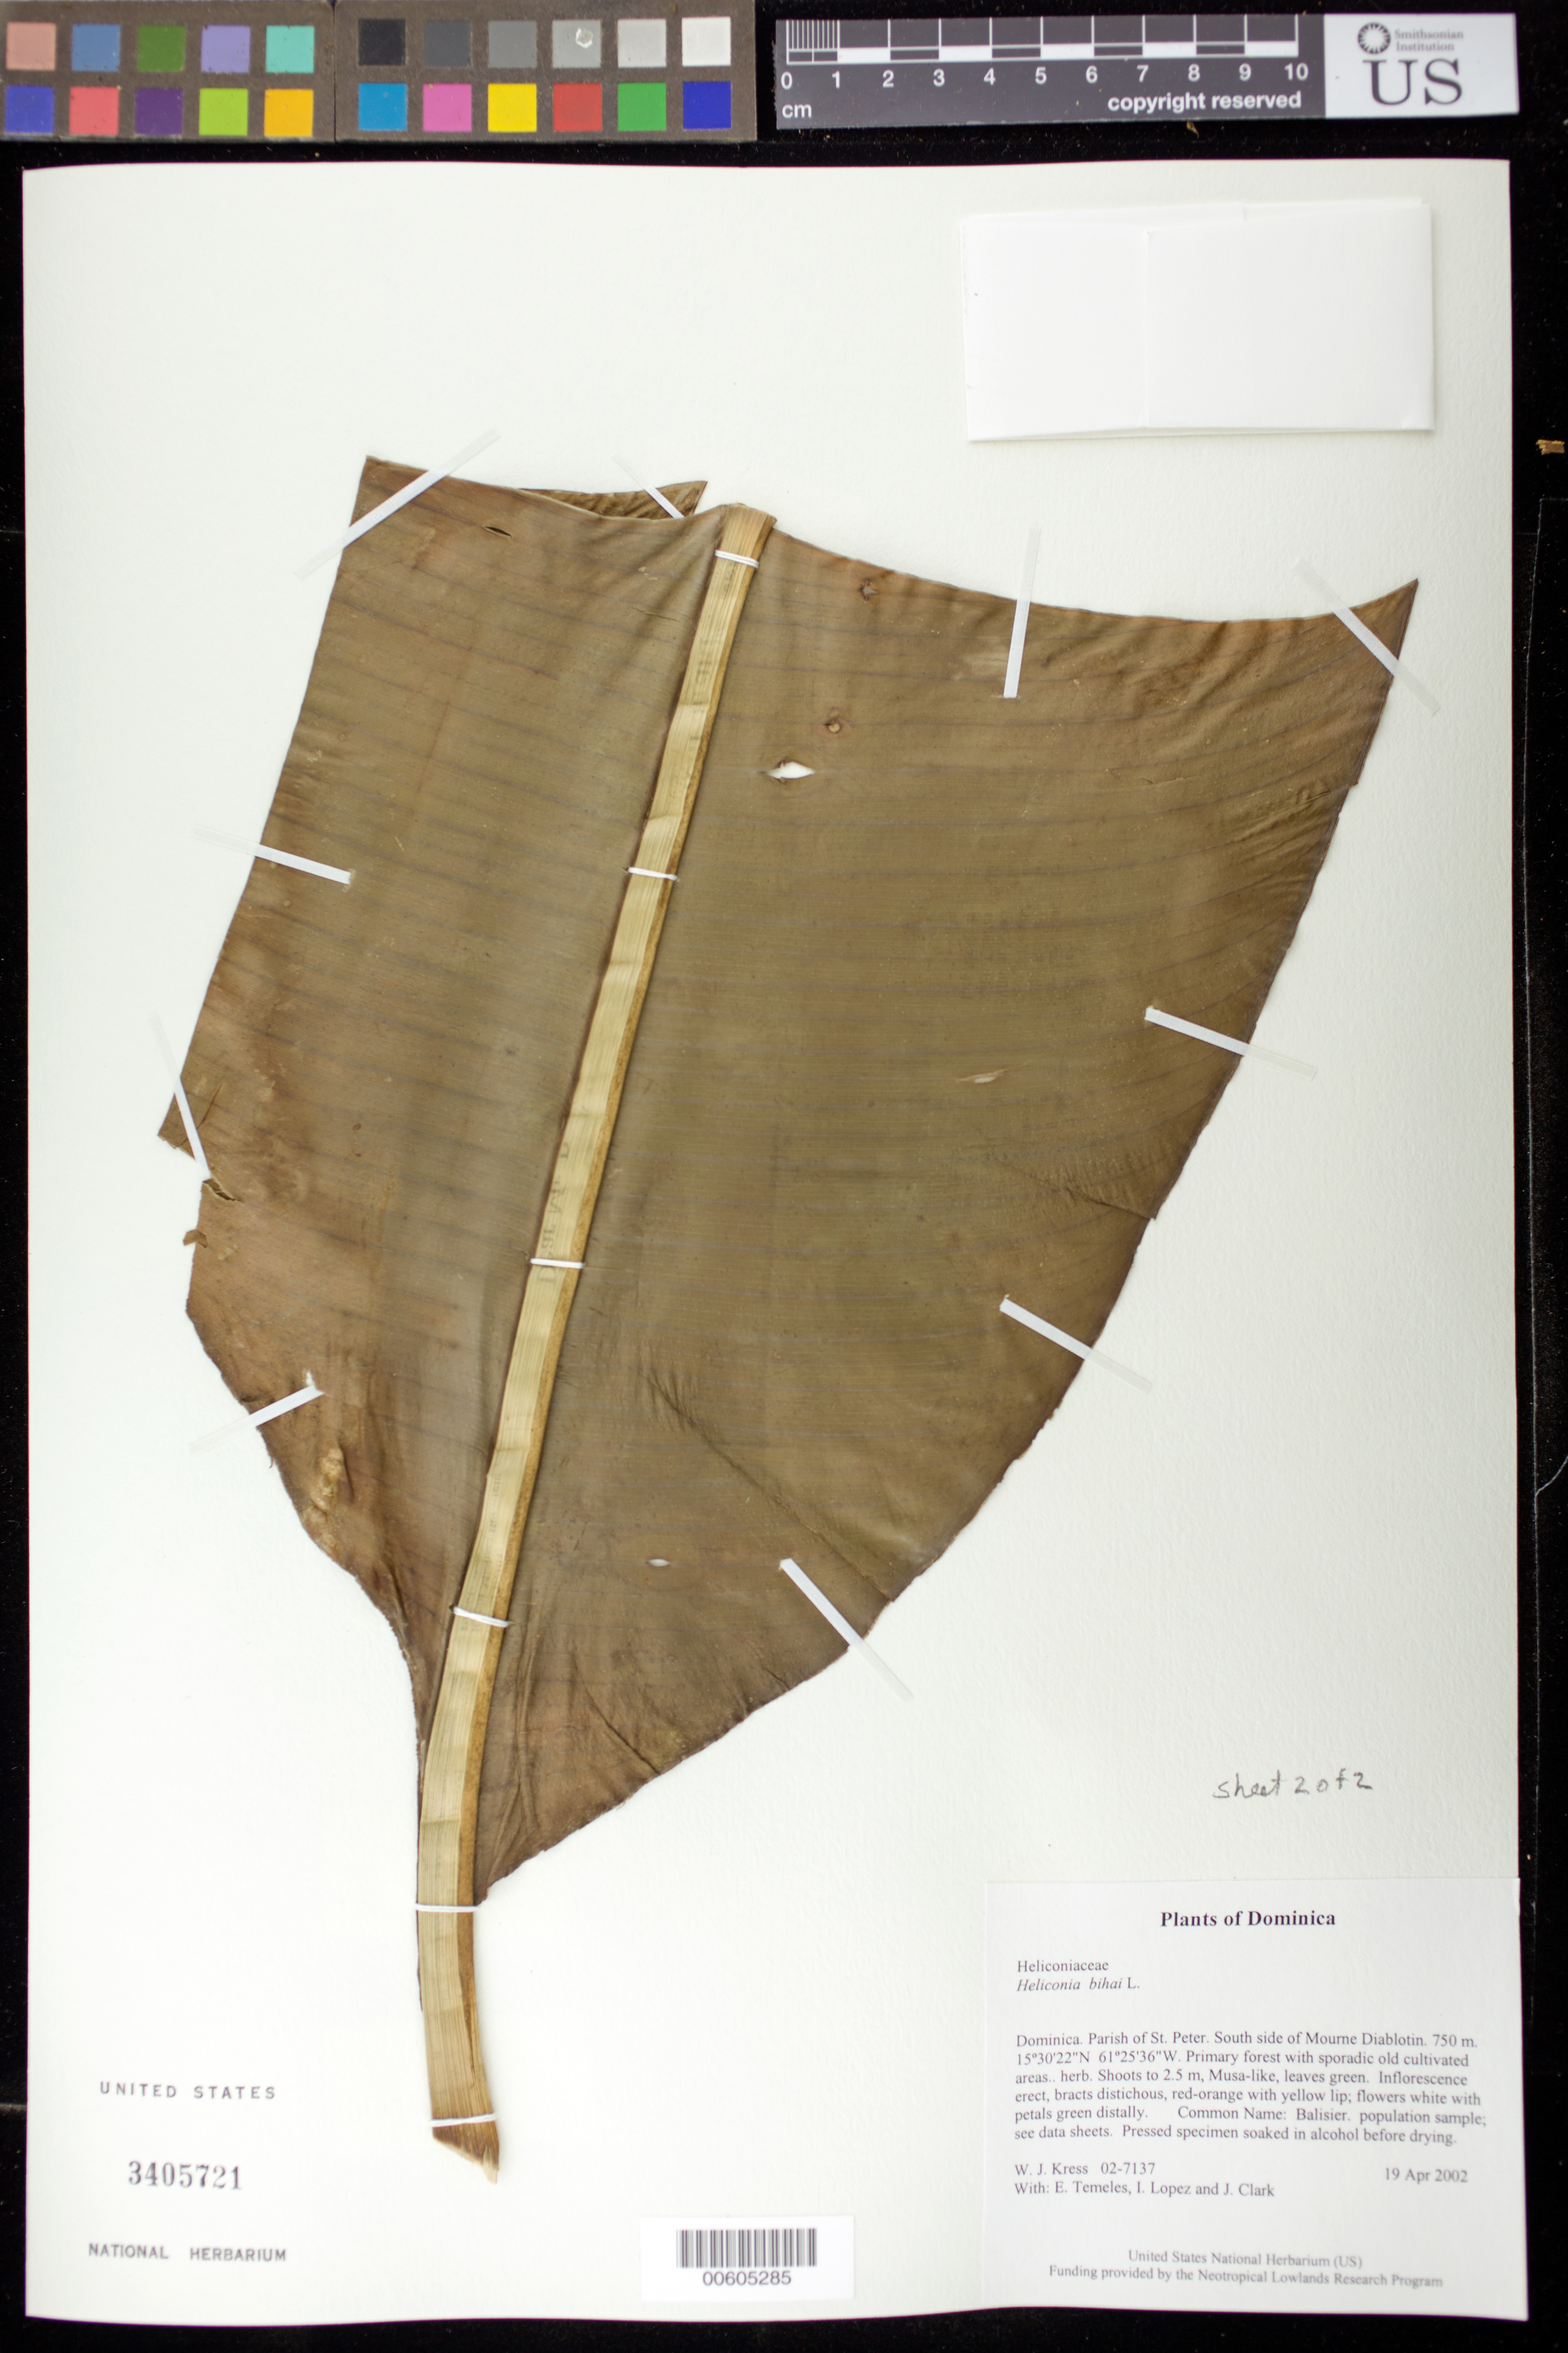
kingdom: Plantae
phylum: Tracheophyta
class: Liliopsida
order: Zingiberales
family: Heliconiaceae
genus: Heliconia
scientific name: Heliconia bihai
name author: (L.) L.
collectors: W. J. Kress, E. Temeles, J. L. Clark & I. C. Lopez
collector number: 02-7137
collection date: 2002-04-19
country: Dominica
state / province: St. Peter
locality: South side of Mourne Diablotin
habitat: Primary forest with sporadic old cultivated areas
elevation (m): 750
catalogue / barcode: US 3405721